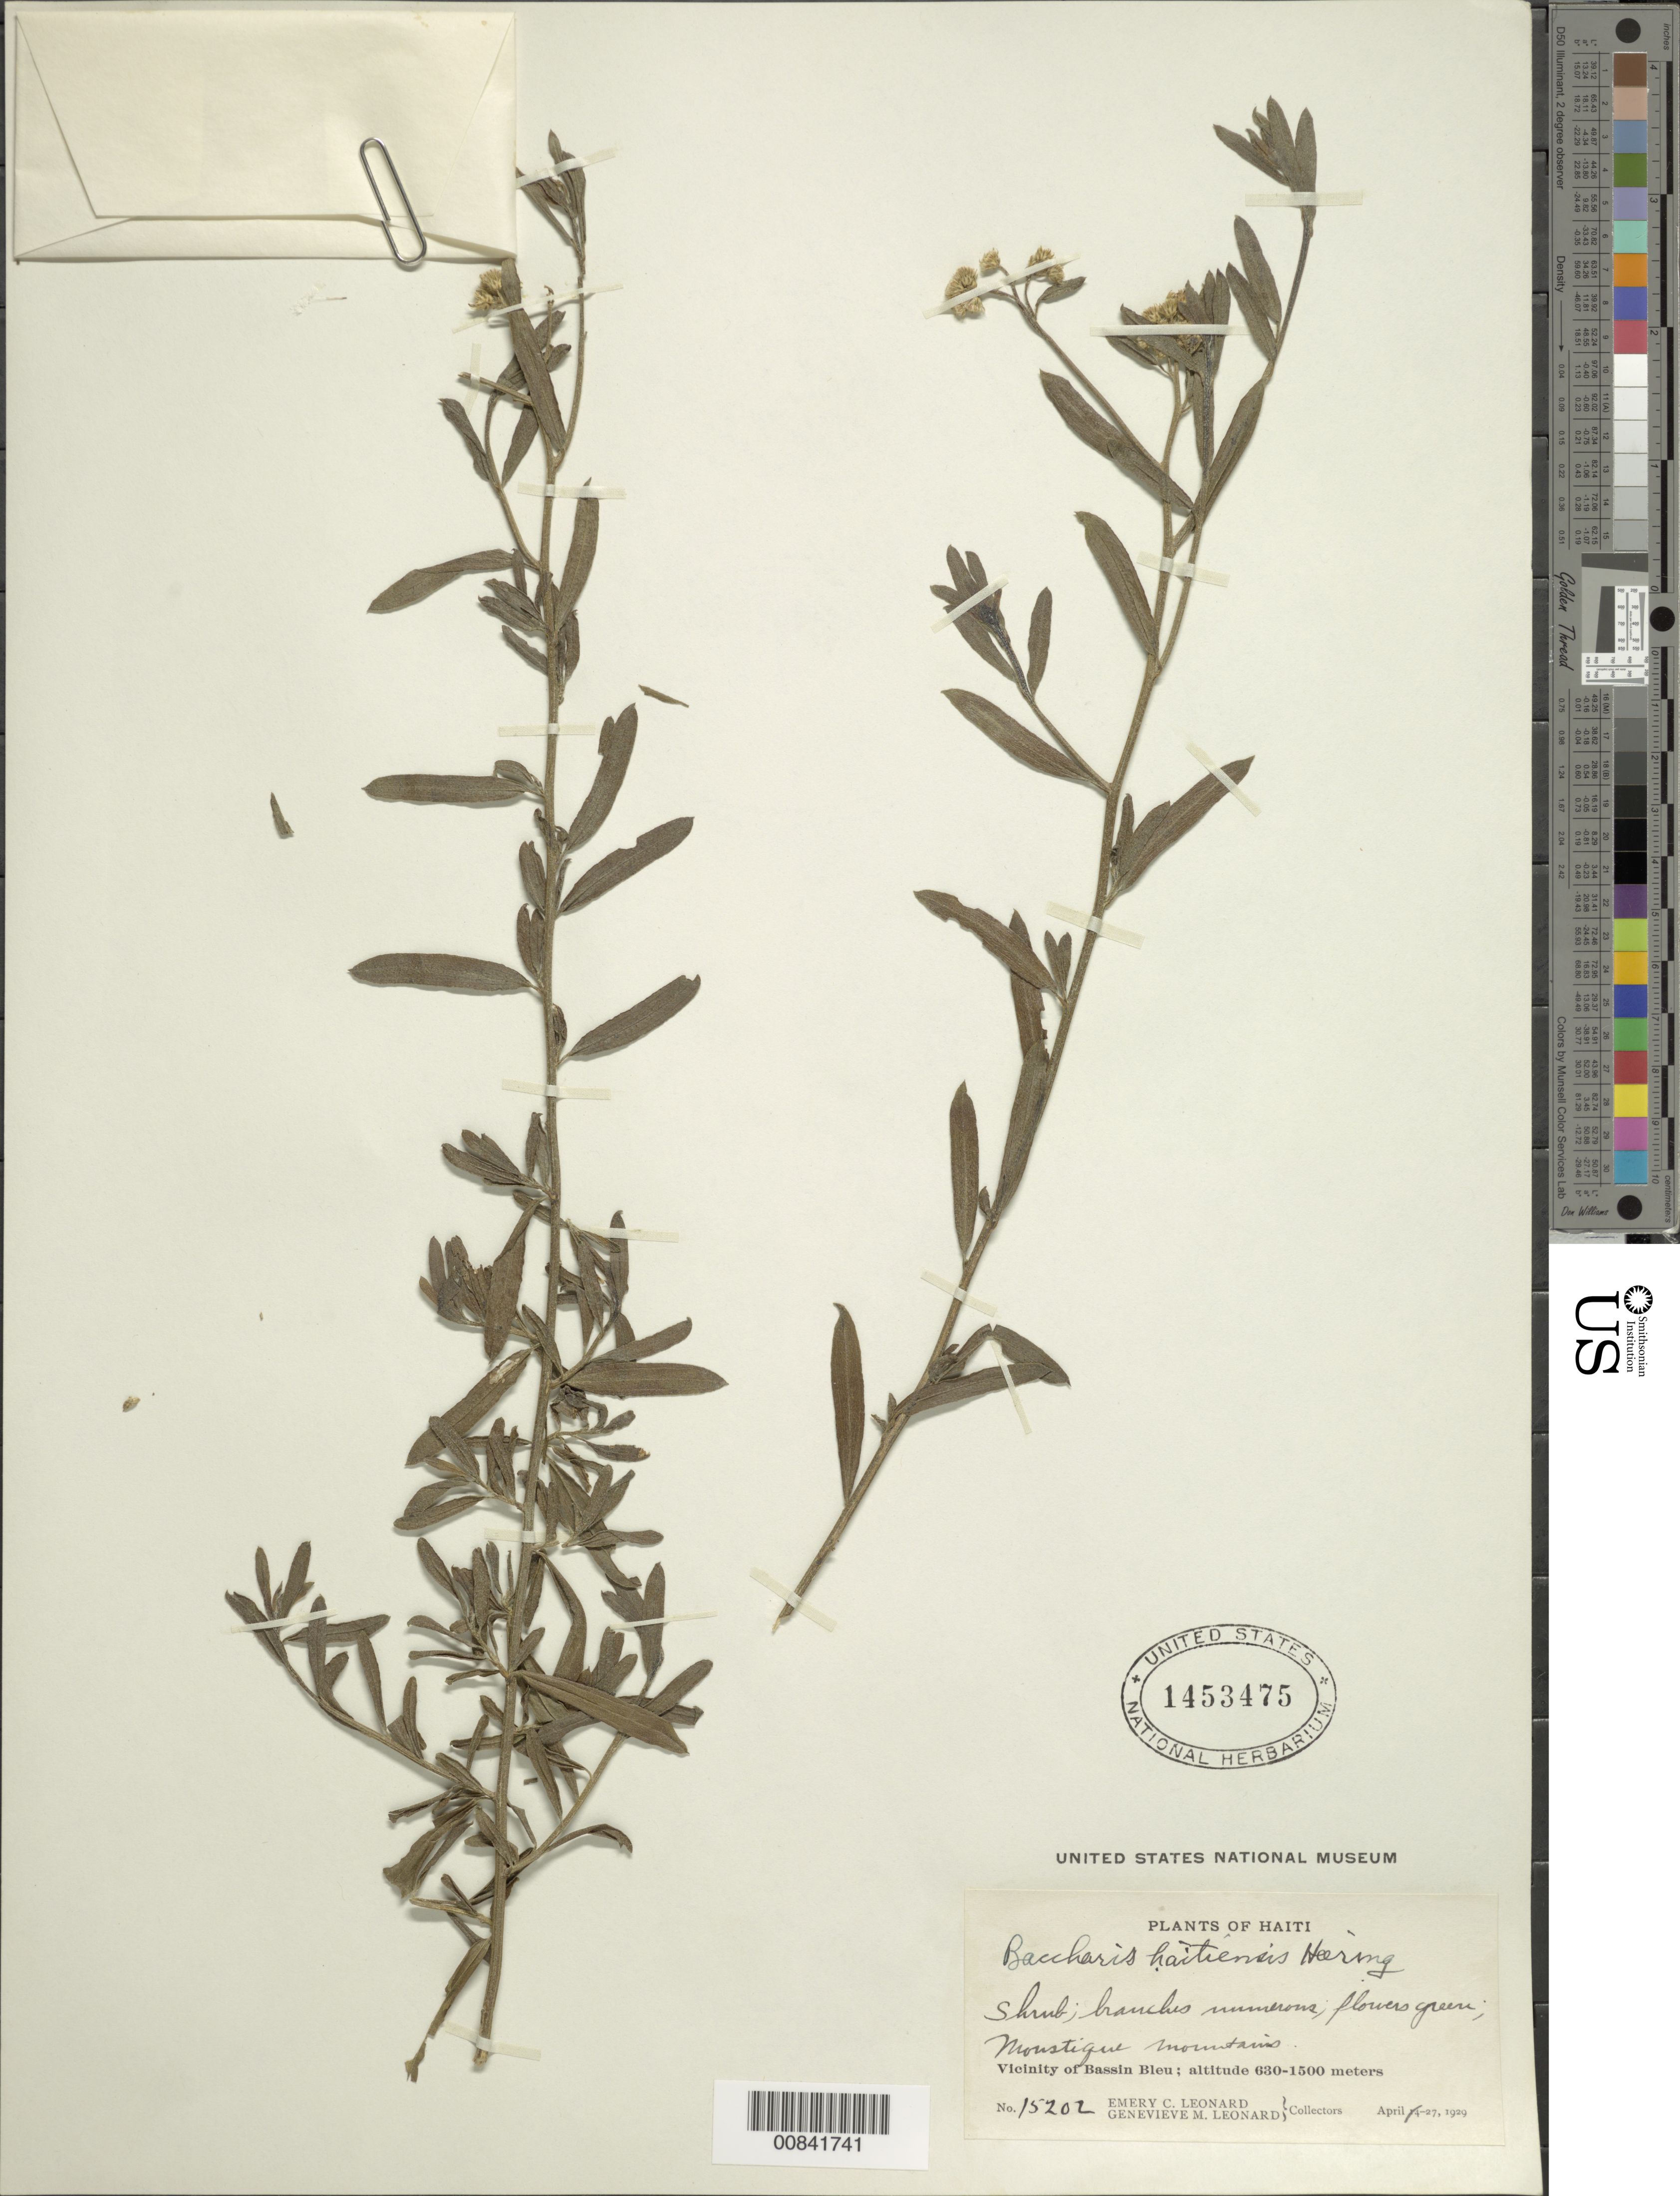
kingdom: Plantae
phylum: Tracheophyta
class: Magnoliopsida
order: Asterales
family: Asteraceae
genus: Baccharis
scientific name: Baccharis haitiensis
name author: Heering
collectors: E. C. Leonard & G. M. Leonard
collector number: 15202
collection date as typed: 27 Apr 1929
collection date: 1929-04-27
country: Haiti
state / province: Nord-Ouest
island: Hispaniola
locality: Vicinity of Bassin Bleu, Moustique Mountains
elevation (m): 630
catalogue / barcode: US 1453475